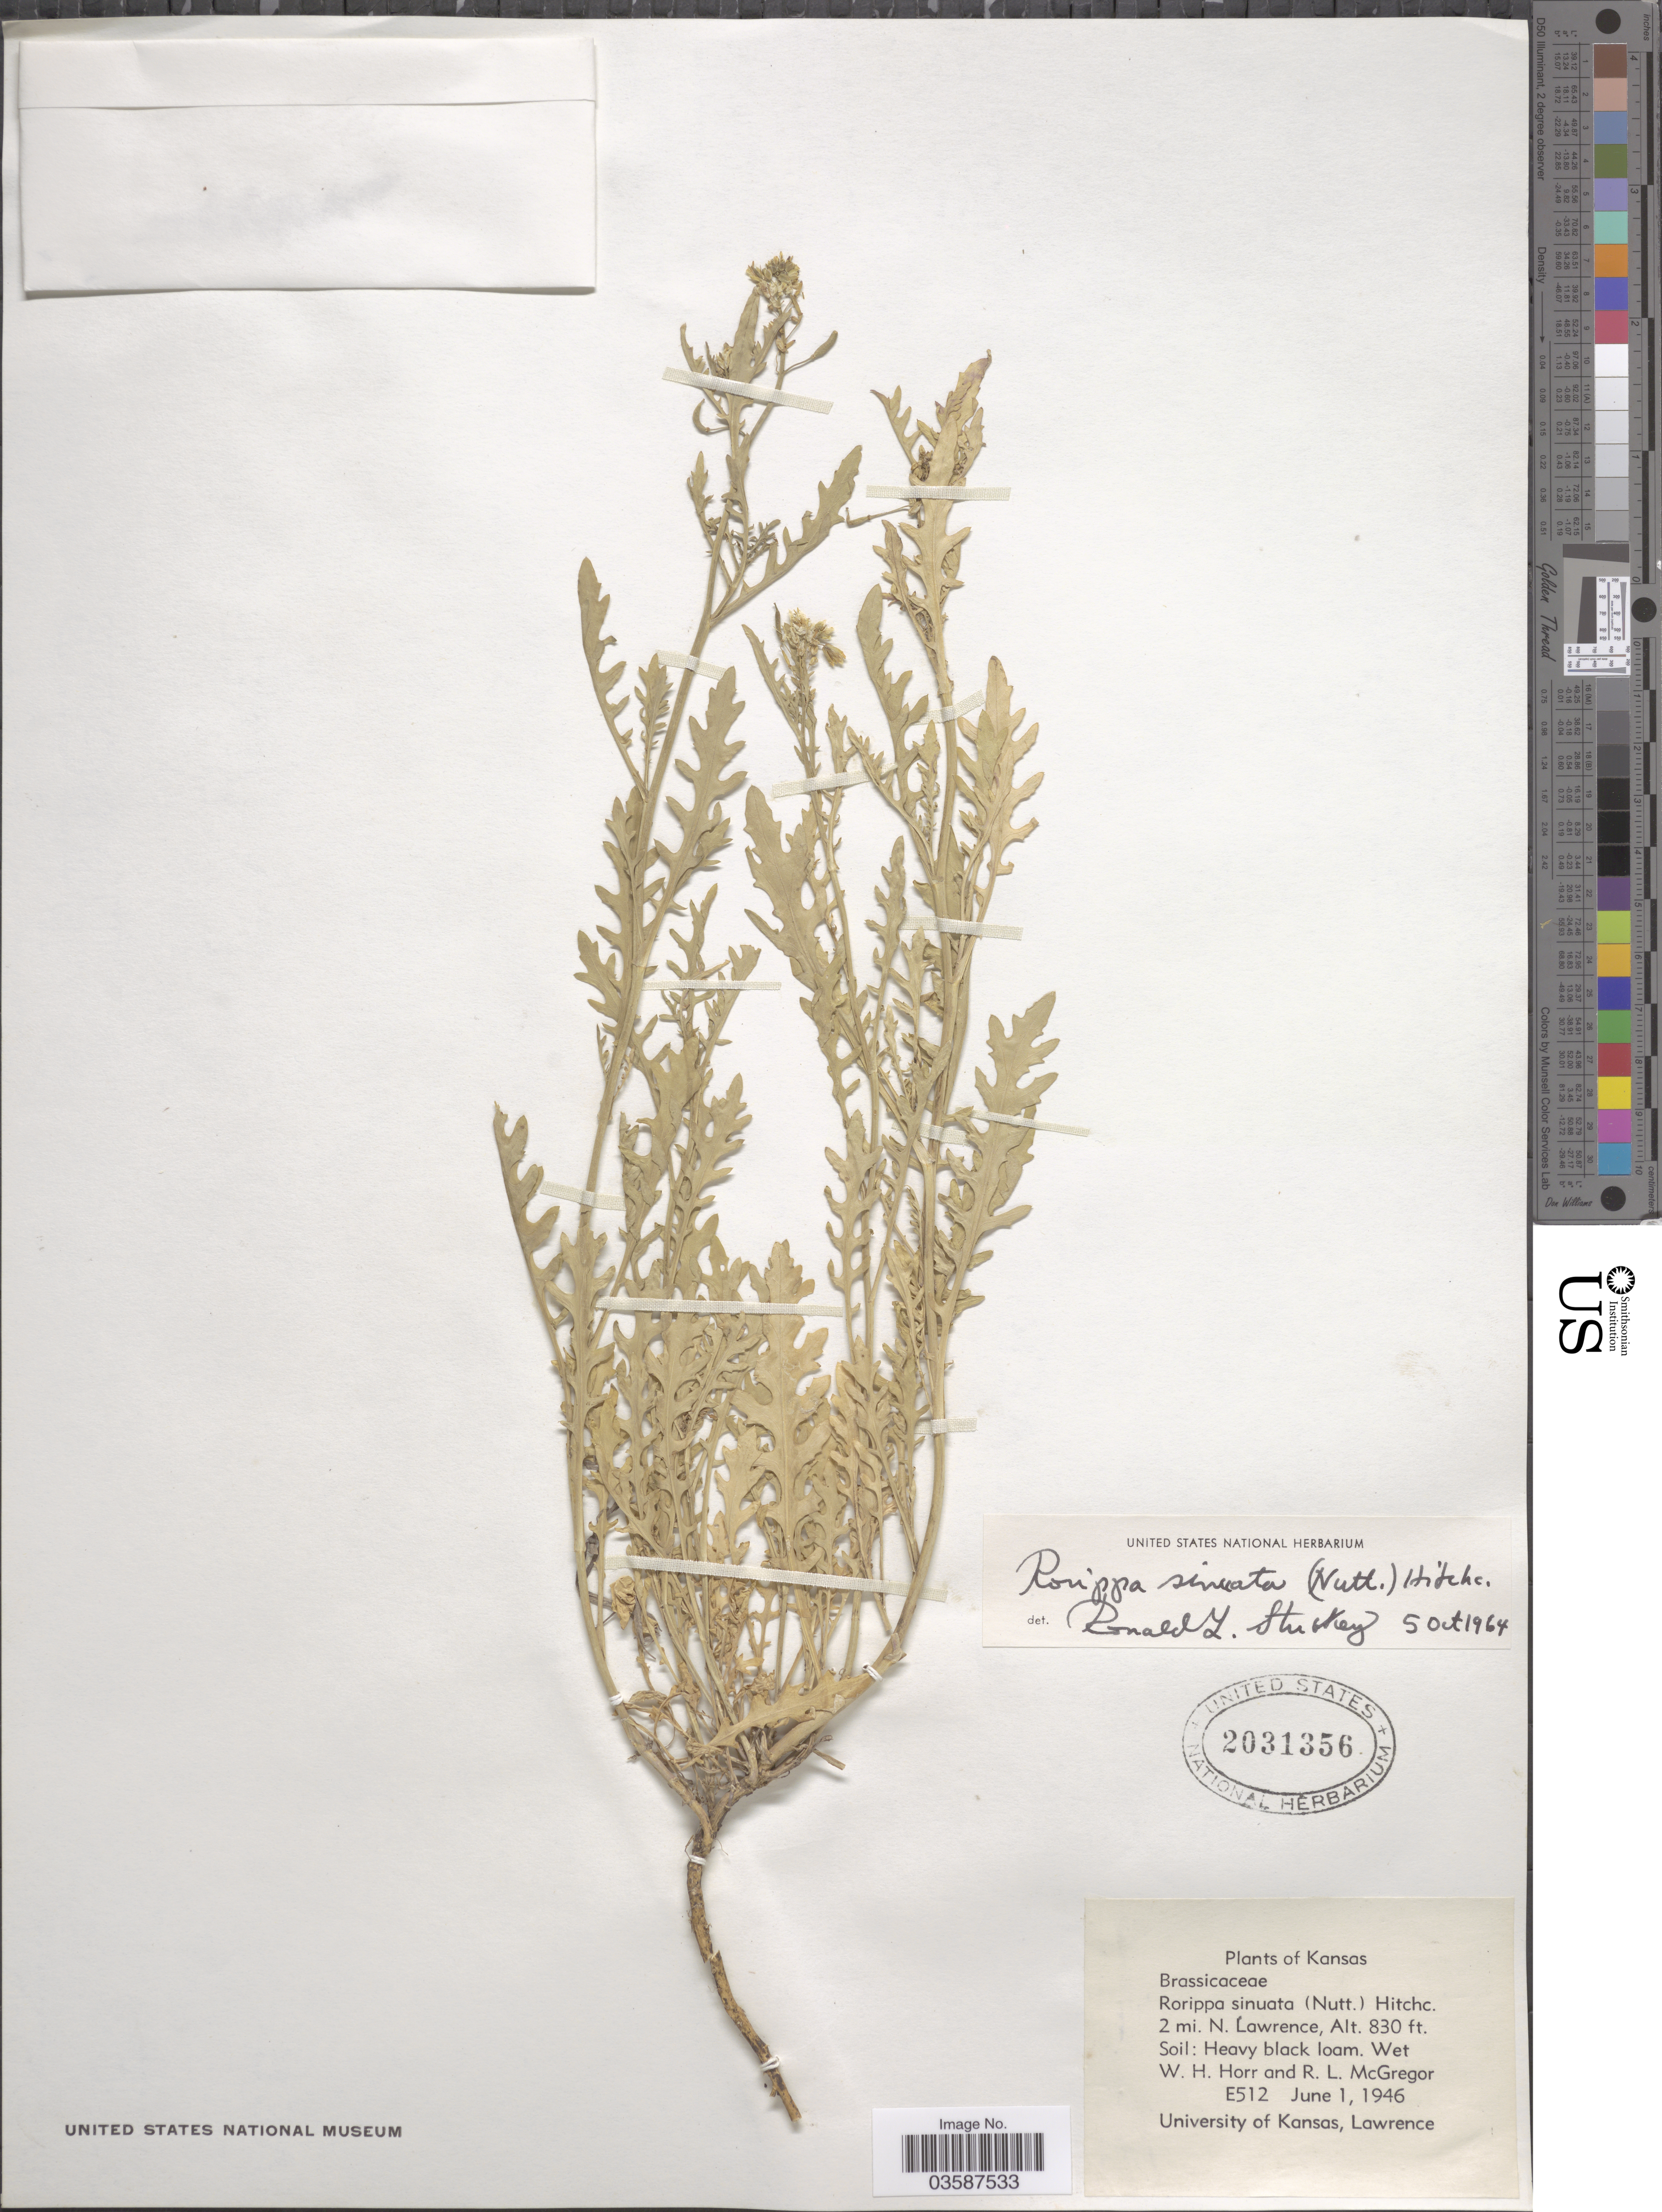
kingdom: Plantae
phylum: Tracheophyta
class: Magnoliopsida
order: Brassicales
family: Brassicaceae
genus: Rorippa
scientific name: Rorippa sinuata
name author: (Nutt.) Hitchc.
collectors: W. H. Horr & R. McGregor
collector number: E512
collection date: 1946-06-01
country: United States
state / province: Kansas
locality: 2 mi. N. Lawrence.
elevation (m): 253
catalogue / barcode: US 2031356